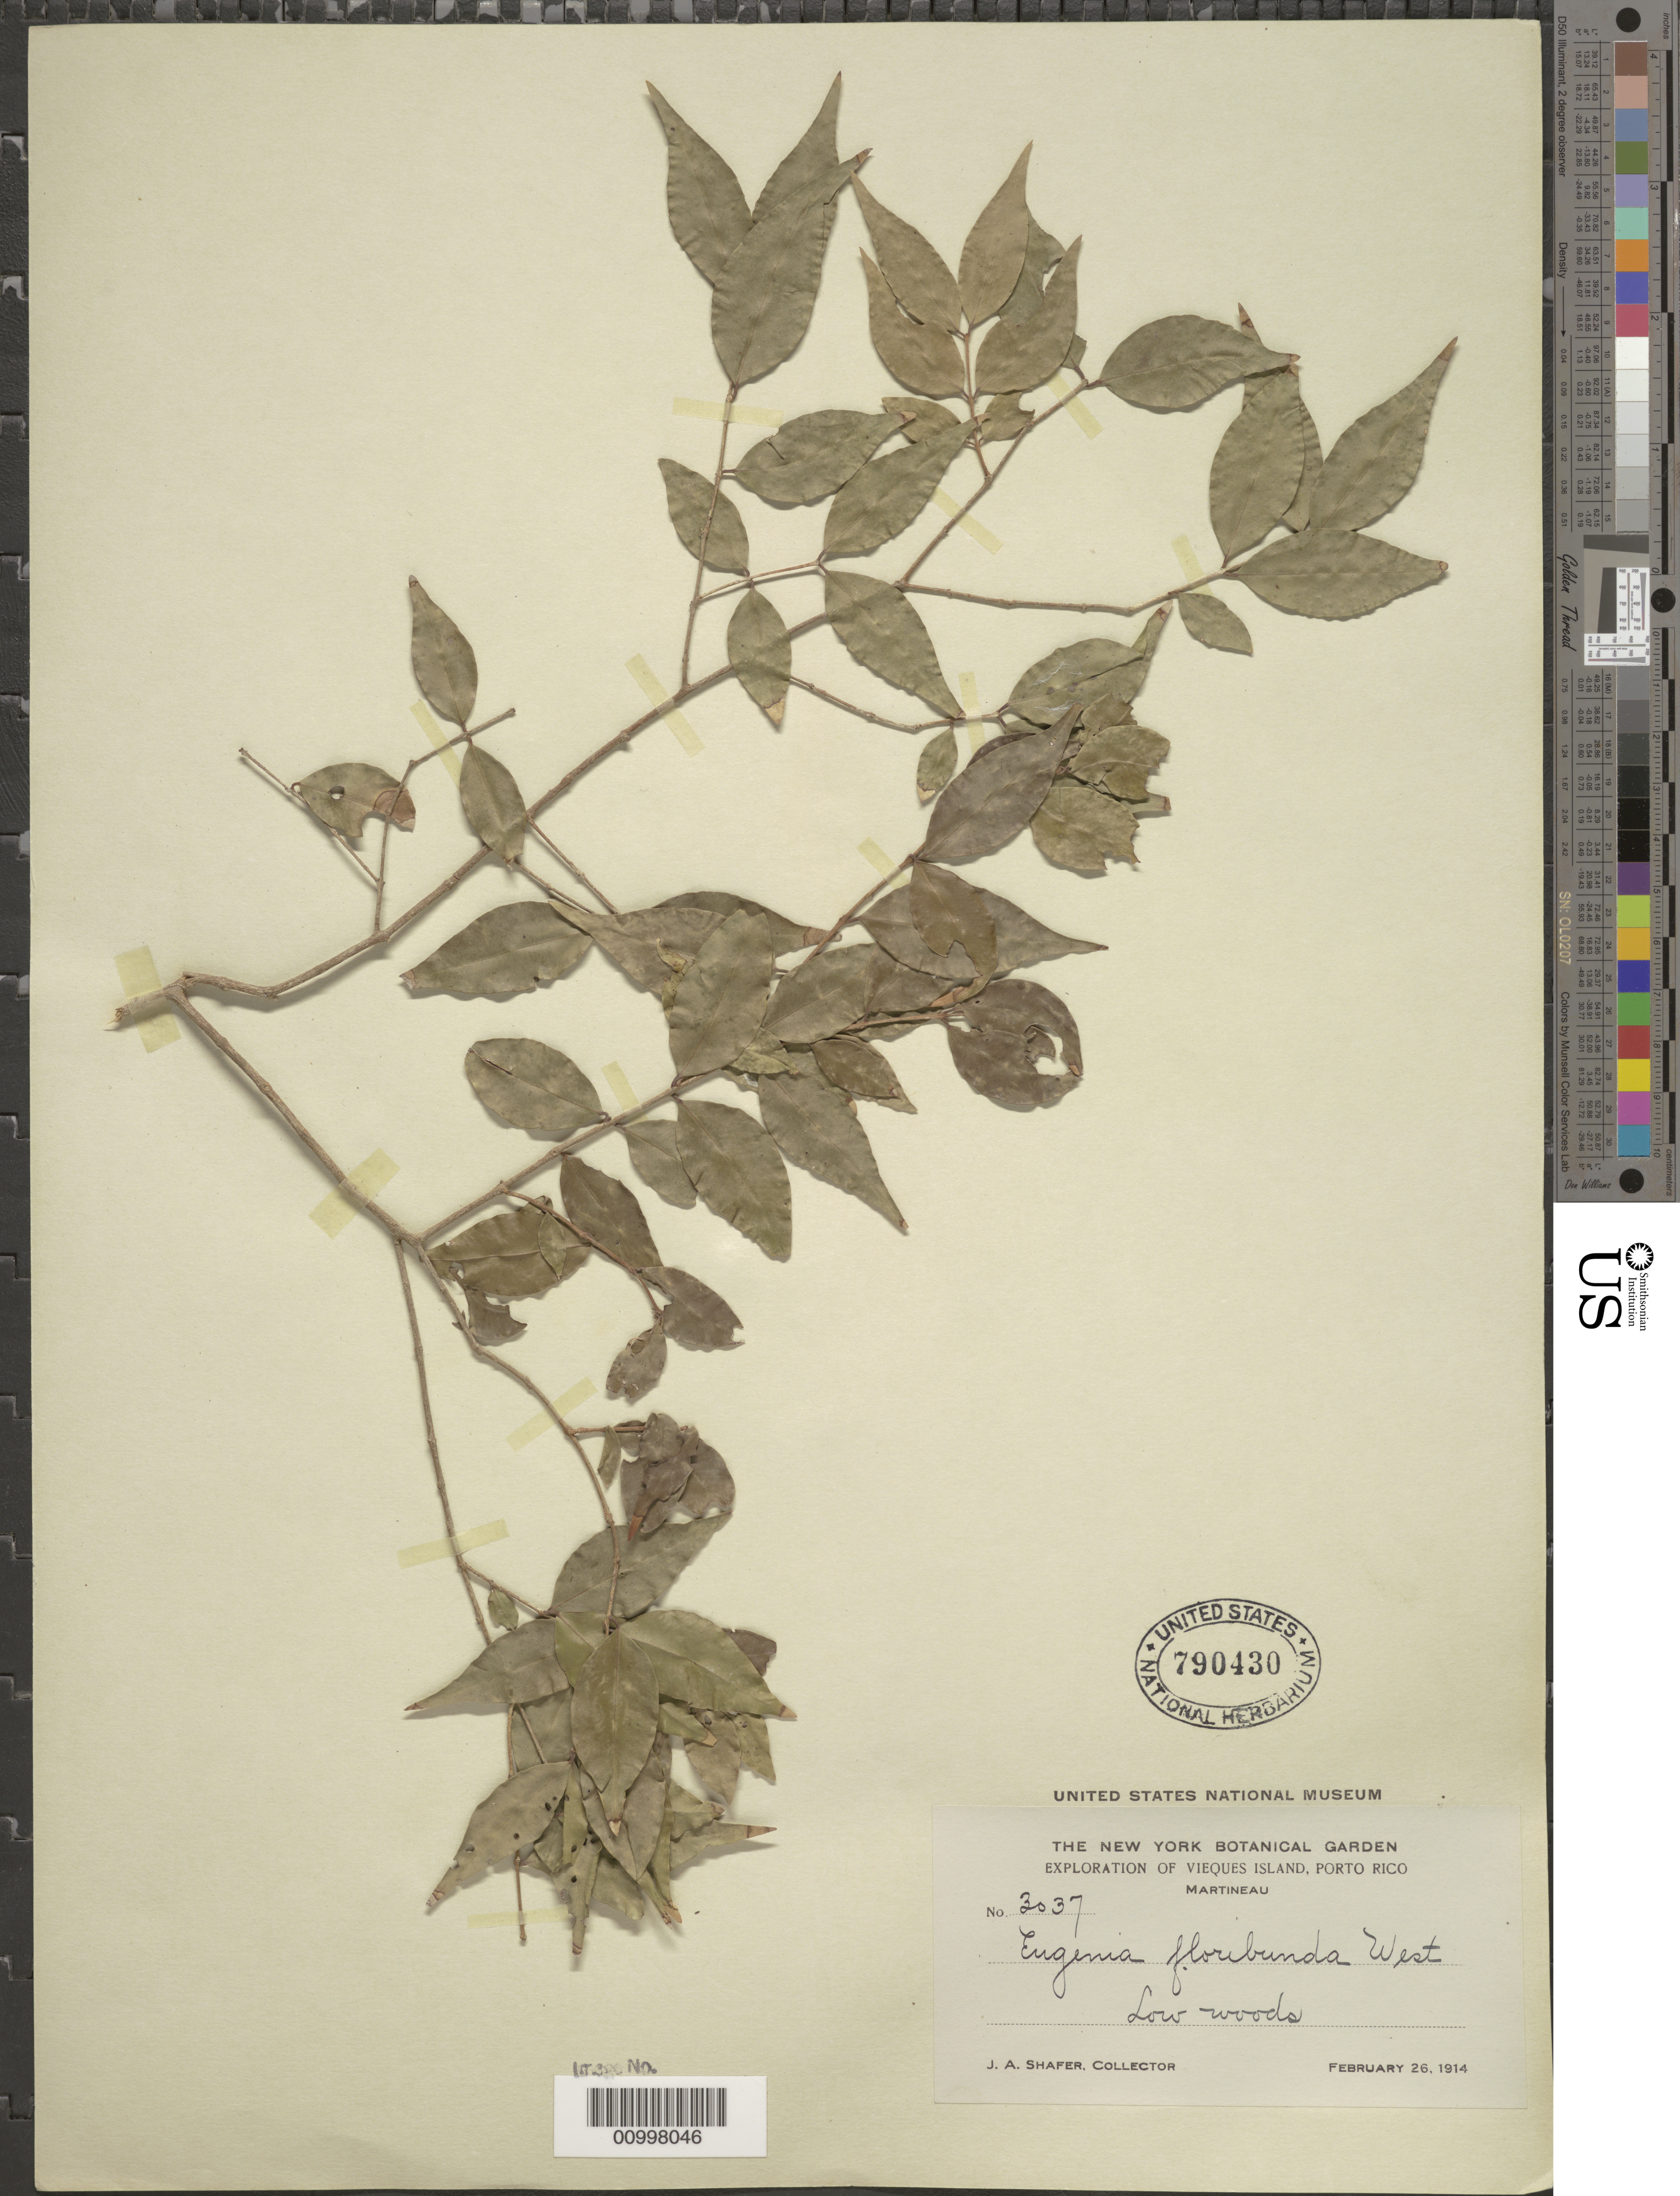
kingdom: Plantae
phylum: Tracheophyta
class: Magnoliopsida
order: Myrtales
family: Myrtaceae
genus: Myrciaria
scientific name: Myrciaria floribunda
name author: (H. West ex Willd.) O. Berg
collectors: J. A. Shafer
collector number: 3037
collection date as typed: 26 Feb 1914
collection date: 1914-02-26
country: Puerto Rico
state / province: Vieques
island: Vieques I.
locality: Martineau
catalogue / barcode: US 790430